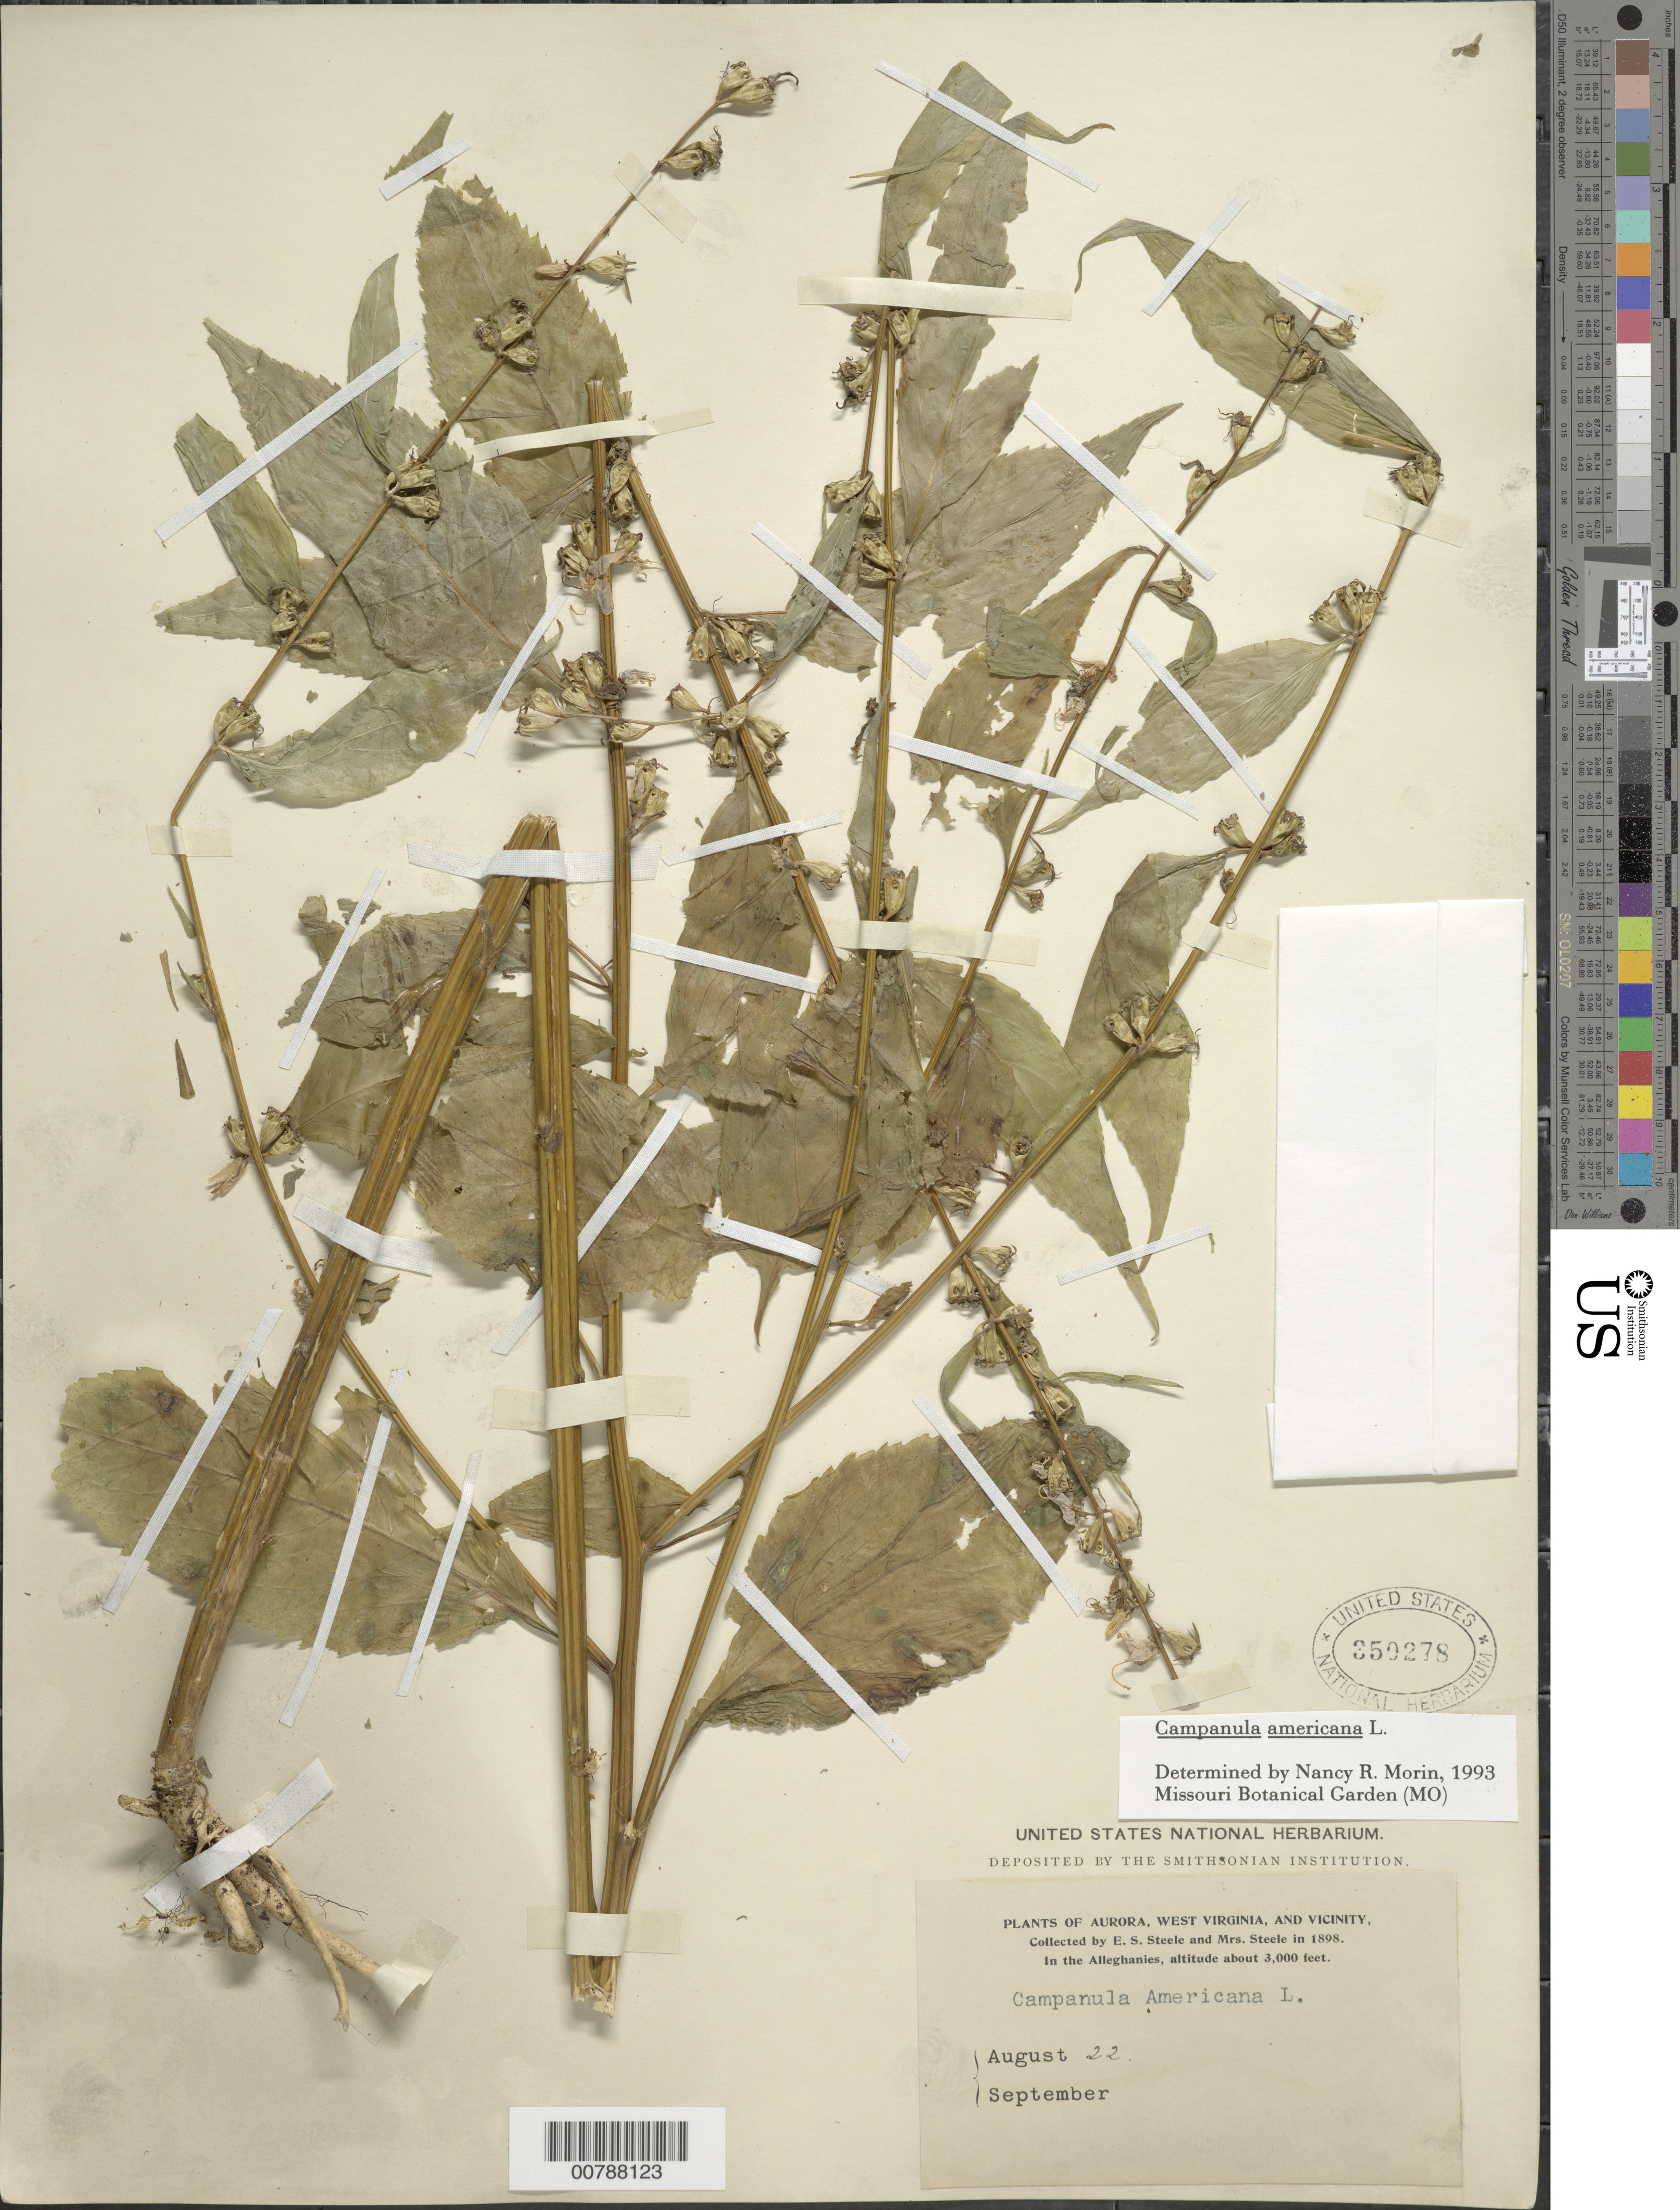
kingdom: Plantae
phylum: Tracheophyta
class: Magnoliopsida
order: Asterales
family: Campanulaceae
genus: Campanula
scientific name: Campanula americana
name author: L.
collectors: E. Steele & Mrs. E. S. Steele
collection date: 1898-08-22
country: United States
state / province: West Virginia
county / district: Preston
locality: Aurora, in the Alleghanies.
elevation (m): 914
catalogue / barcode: US 359278